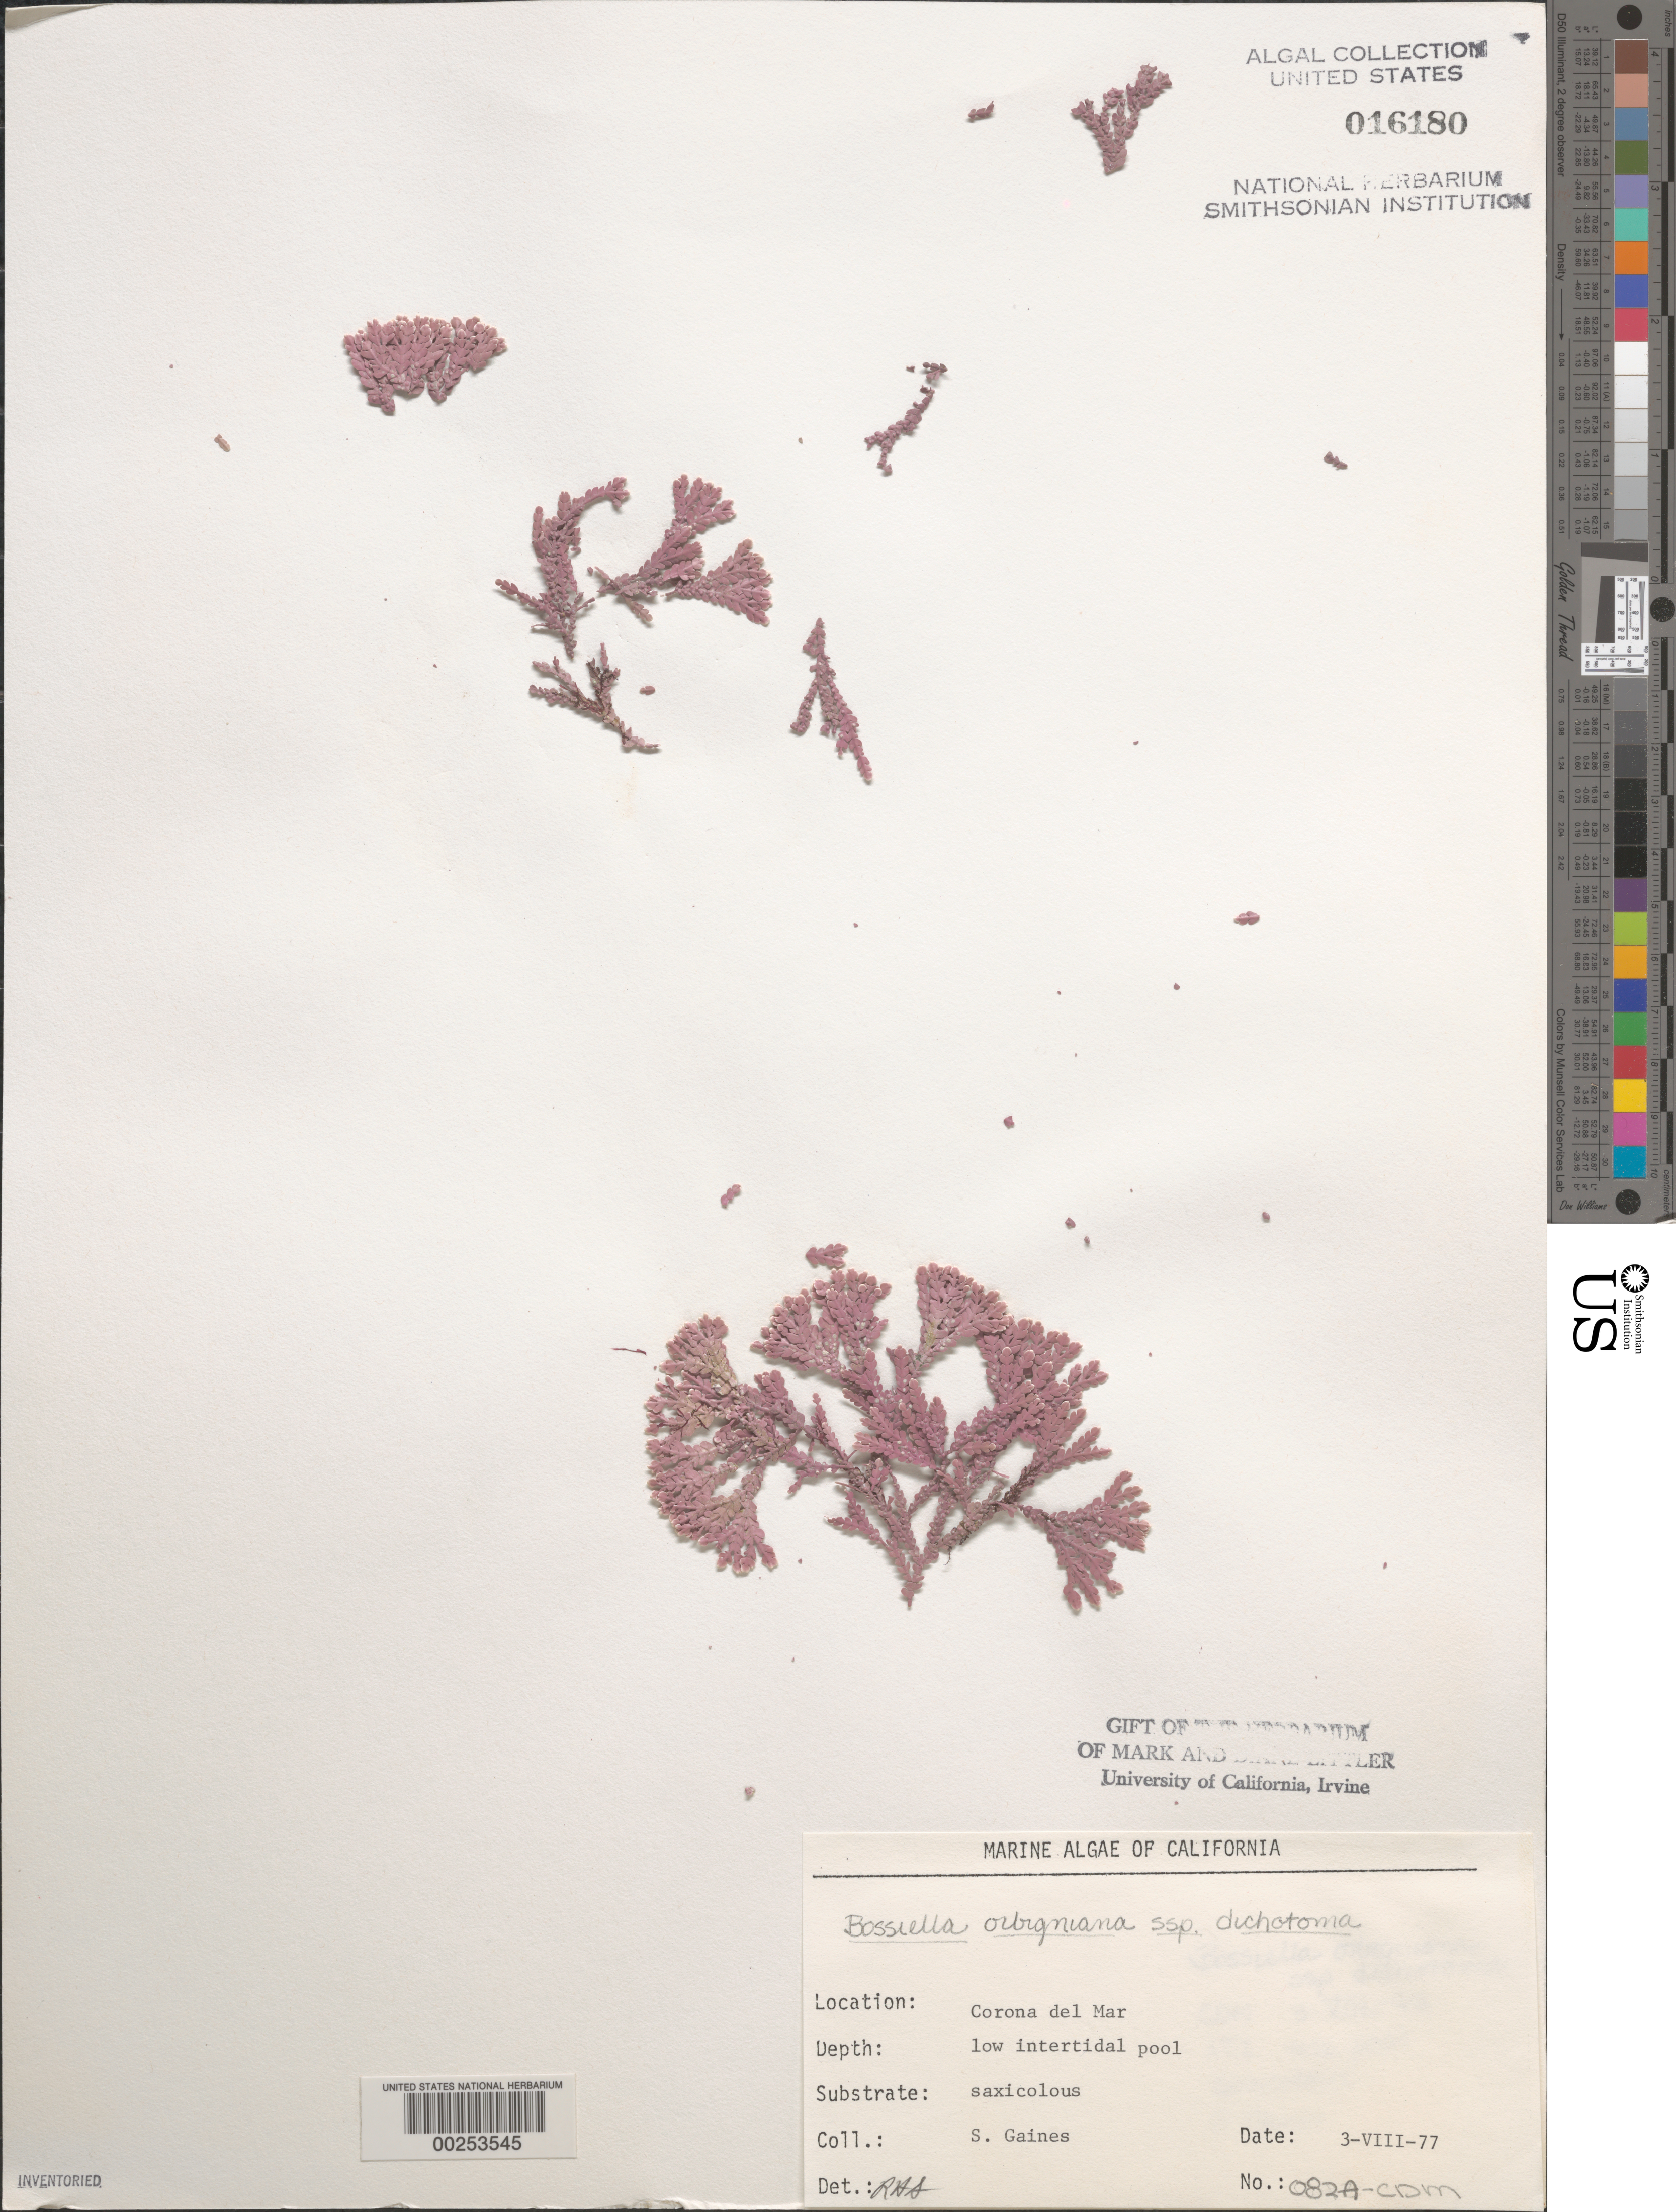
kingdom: Plantae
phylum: Rhodophyta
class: Florideophyceae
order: Corallinales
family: Corallinaceae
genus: Bossiella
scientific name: Bossiella orbigniana subsp. dichotoma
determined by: Sims, Robert H.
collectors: S. Gaines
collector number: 082a-cdm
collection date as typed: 03 Aug 1977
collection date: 1977-08-03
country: United States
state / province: California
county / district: Orange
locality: Corona del Mar, mouth of Morning Canyon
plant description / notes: BLM-SOCALBIGHT Rocky Intertidal Survey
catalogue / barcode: US 16180